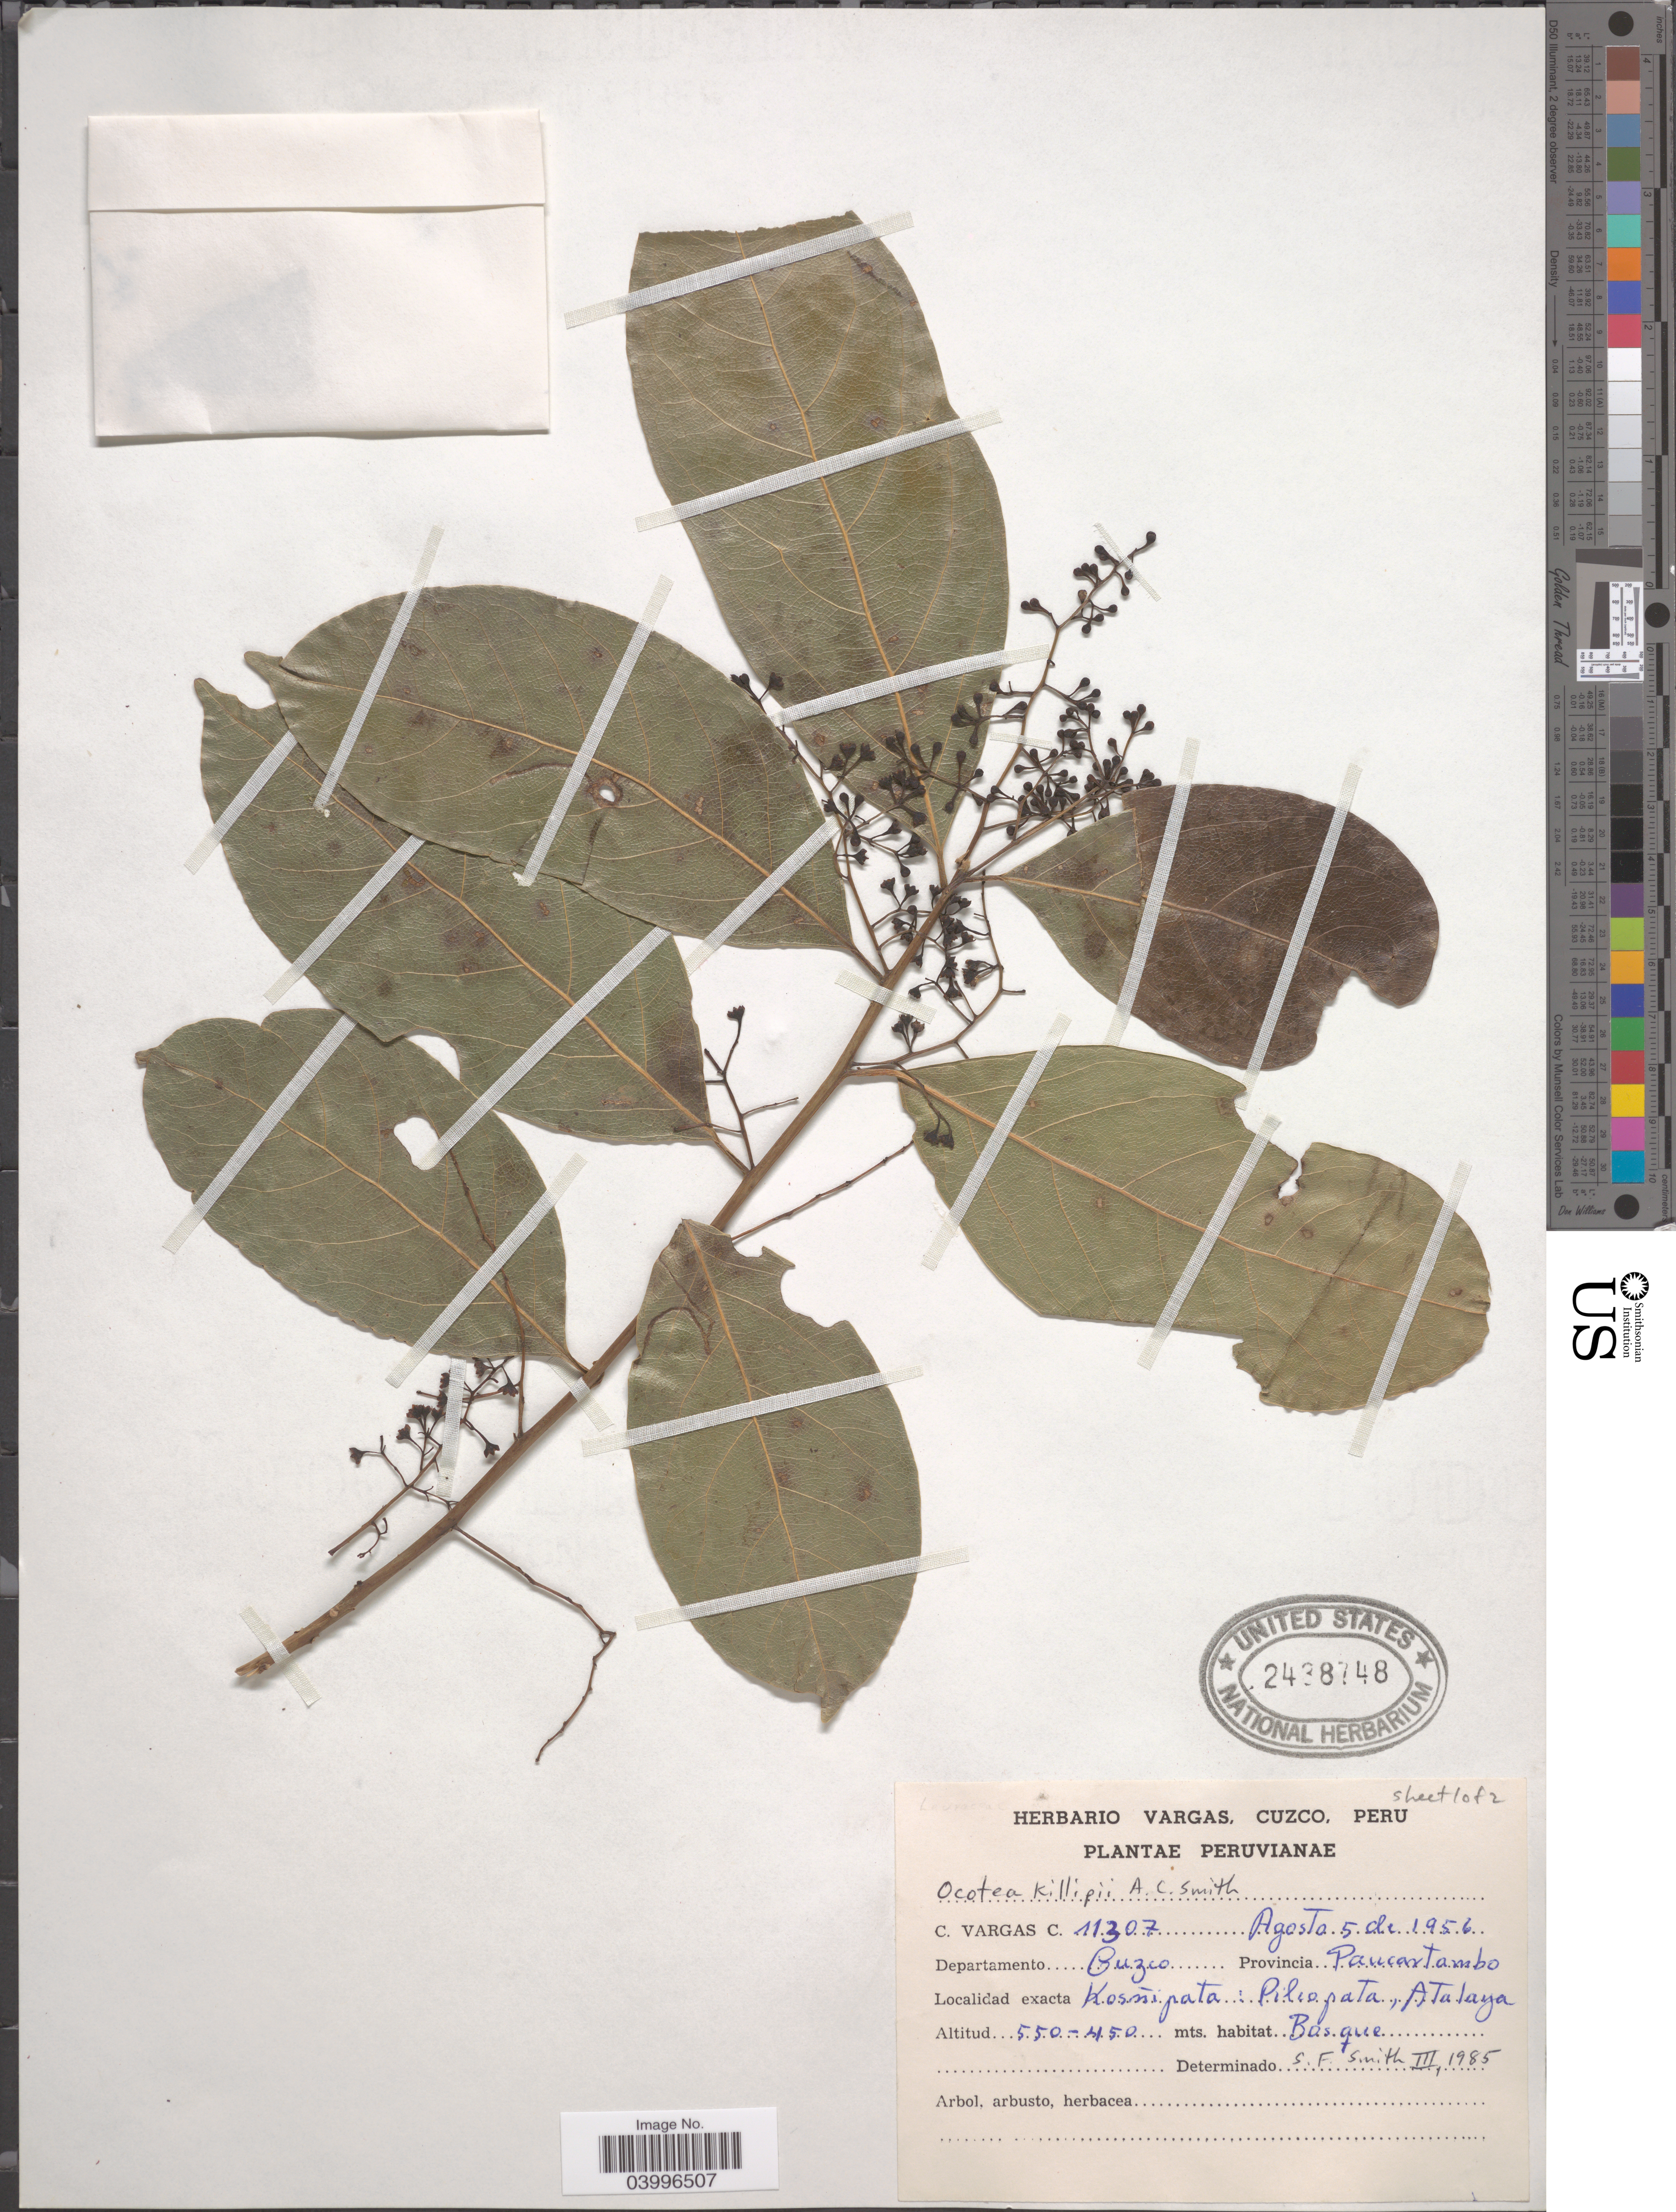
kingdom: Plantae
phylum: Tracheophyta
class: Magnoliopsida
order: Laurales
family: Lauraceae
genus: Ocotea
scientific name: Ocotea killipii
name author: A.C. Sm.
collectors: C. Vargas Calderón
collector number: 11307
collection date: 1956-08-05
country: Peru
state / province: Cusco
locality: Departamento Cuzco. Provincia Paucartambo. Kosñipata: Pilcopata, Atalaya.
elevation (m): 450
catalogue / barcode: US 2438748